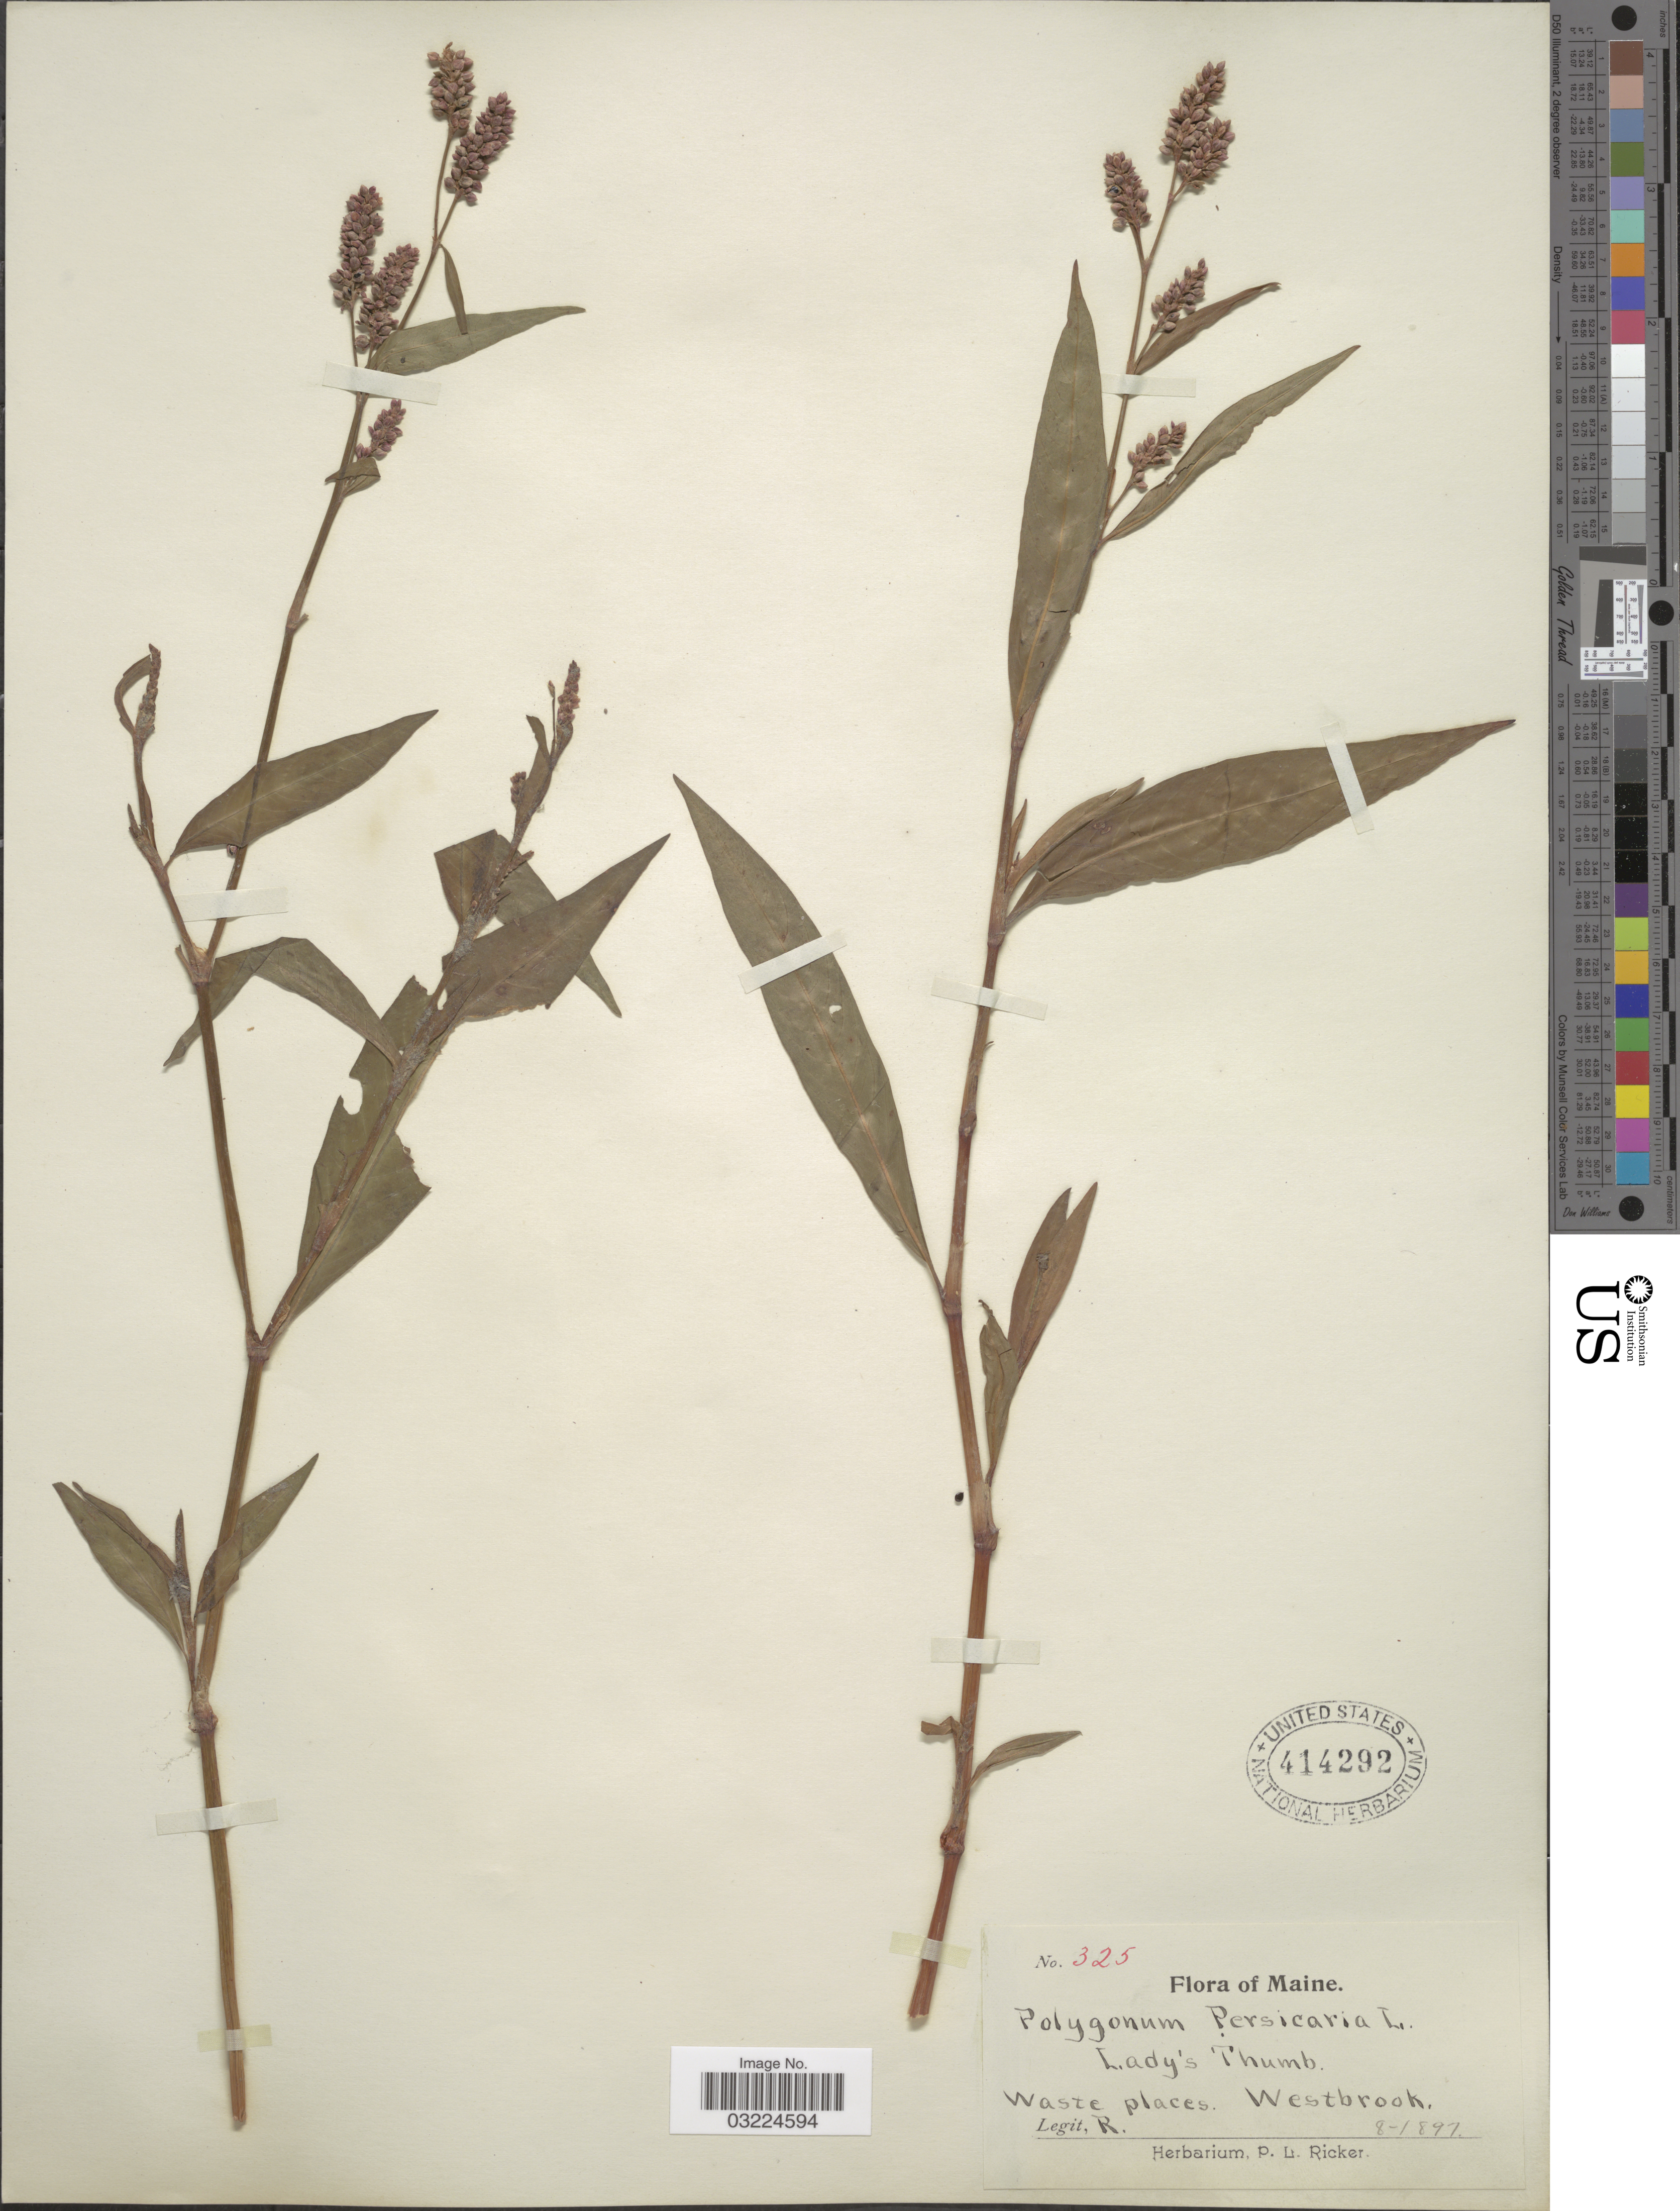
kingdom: Plantae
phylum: Tracheophyta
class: Magnoliopsida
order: Caryophyllales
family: Polygonaceae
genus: Persicaria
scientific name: Persicaria maculosa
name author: S.F. Gray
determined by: Atha, D. E.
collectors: P. Ricker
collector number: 325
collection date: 1897-08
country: United States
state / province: Maine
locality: Lady's Thumb. Waste places. Westbrook.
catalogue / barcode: US 414292